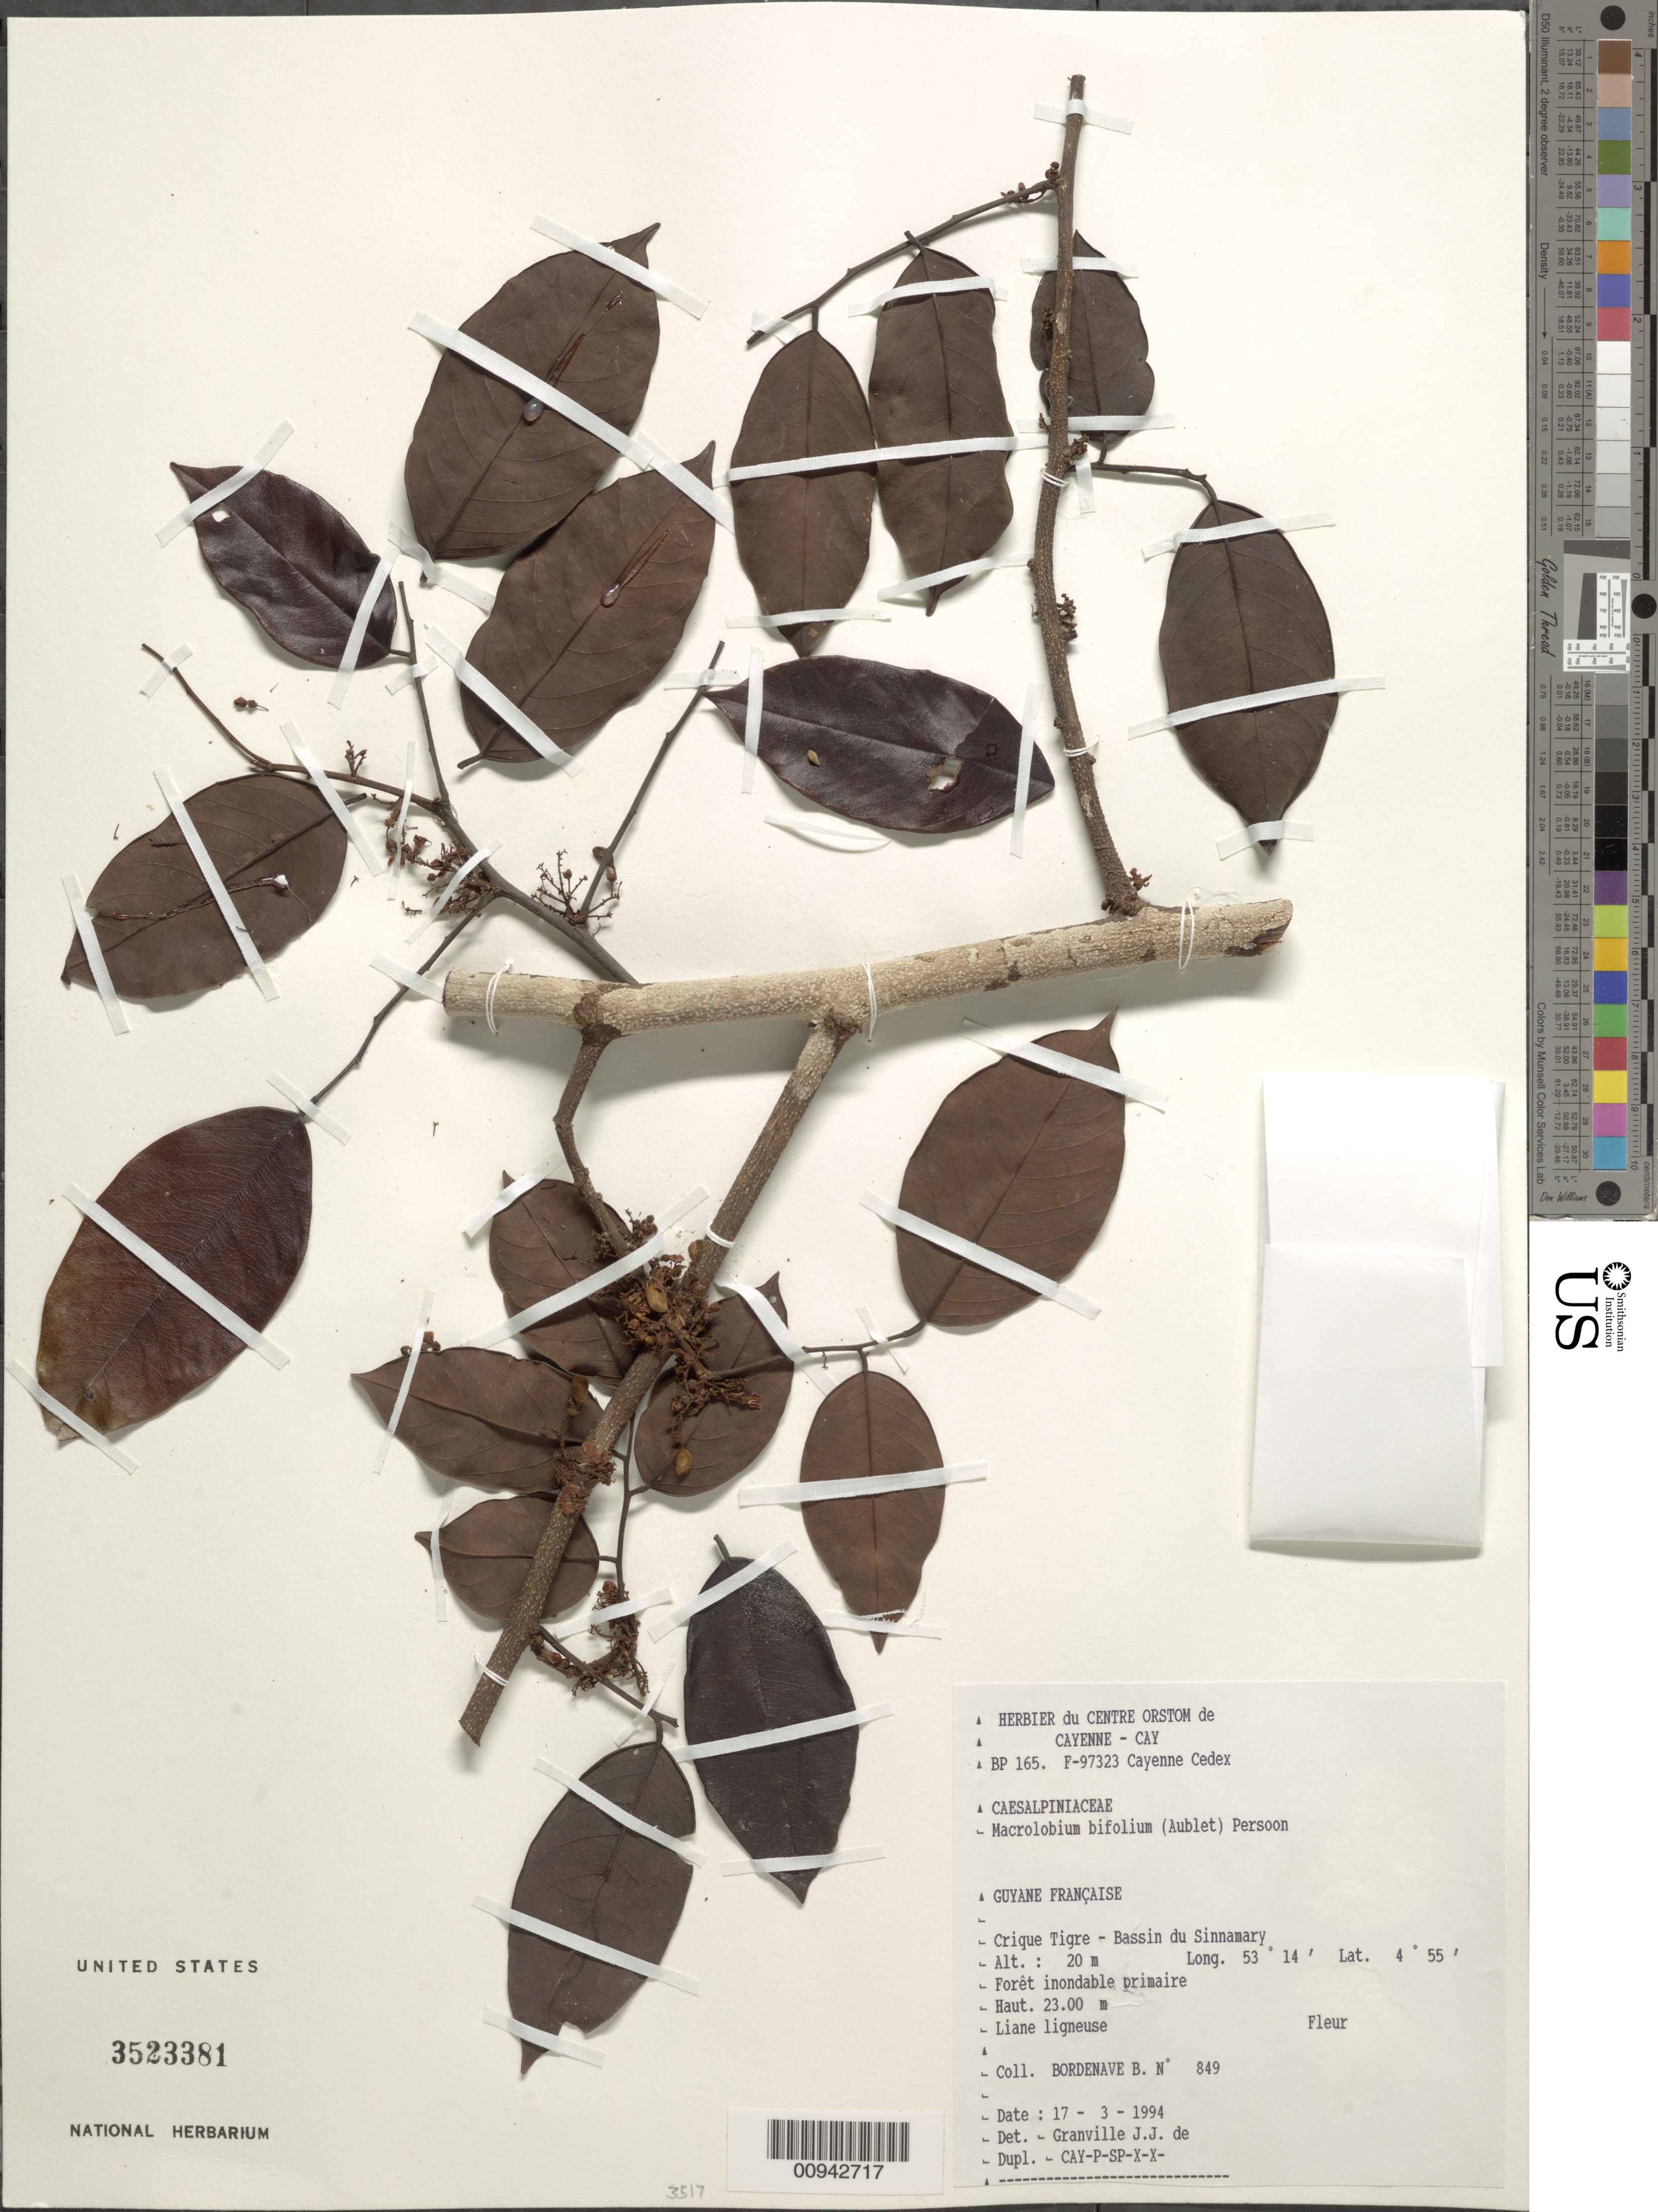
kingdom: Plantae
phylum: Tracheophyta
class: Magnoliopsida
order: Fabales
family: Fabaceae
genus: Dalbergia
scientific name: Dalbergia sp.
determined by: Trujillo, A. M.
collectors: B. Bordenave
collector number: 849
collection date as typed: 17-Mar-94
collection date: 1994-03-17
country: French Guiana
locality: Crique Tigre, Bassin du Sinnamary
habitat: Foret inondable primaire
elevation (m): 20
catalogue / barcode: US 3523381